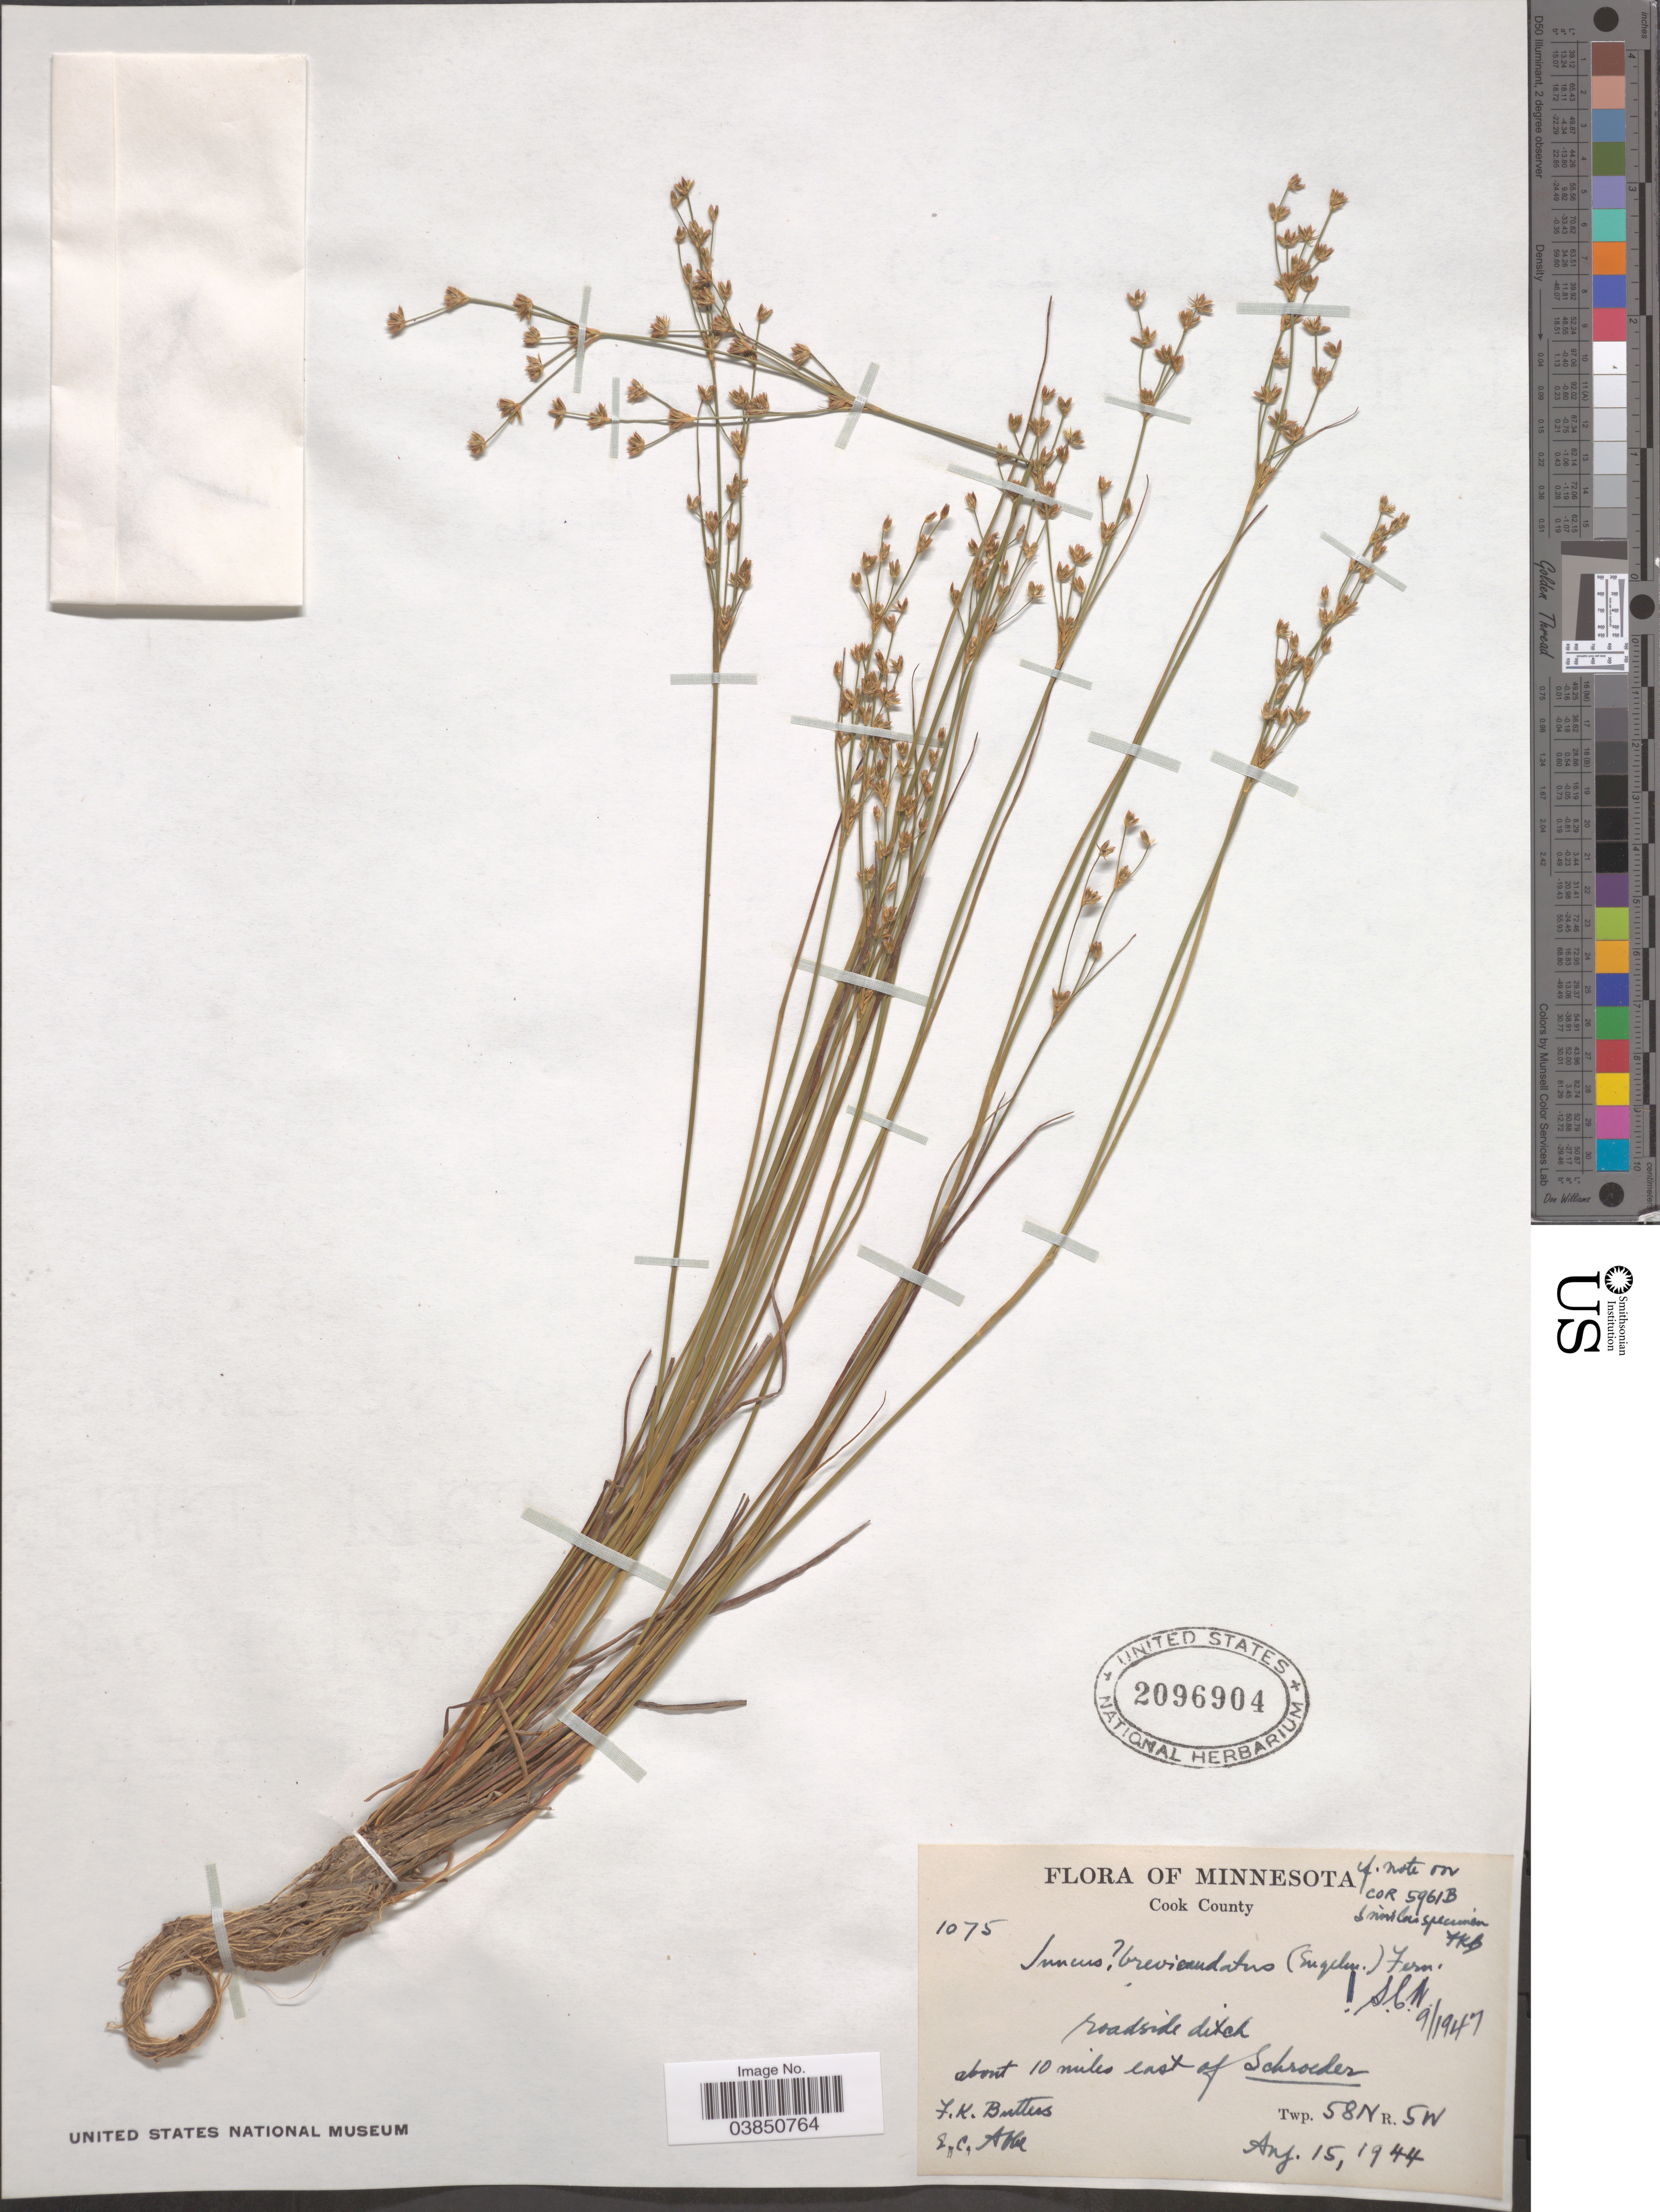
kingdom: Plantae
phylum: Tracheophyta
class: Liliopsida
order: Poales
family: Juncaceae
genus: Juncus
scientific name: Juncus brevicaudatus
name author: (Engelm.) Fernald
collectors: F. K. Butters & E. C. Abbe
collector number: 1075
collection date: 1944-08-15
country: United States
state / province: Minnesota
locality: Cook County. About 10 miles east of Schroeder. Twp. 58N R. 5W.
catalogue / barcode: US 2096904